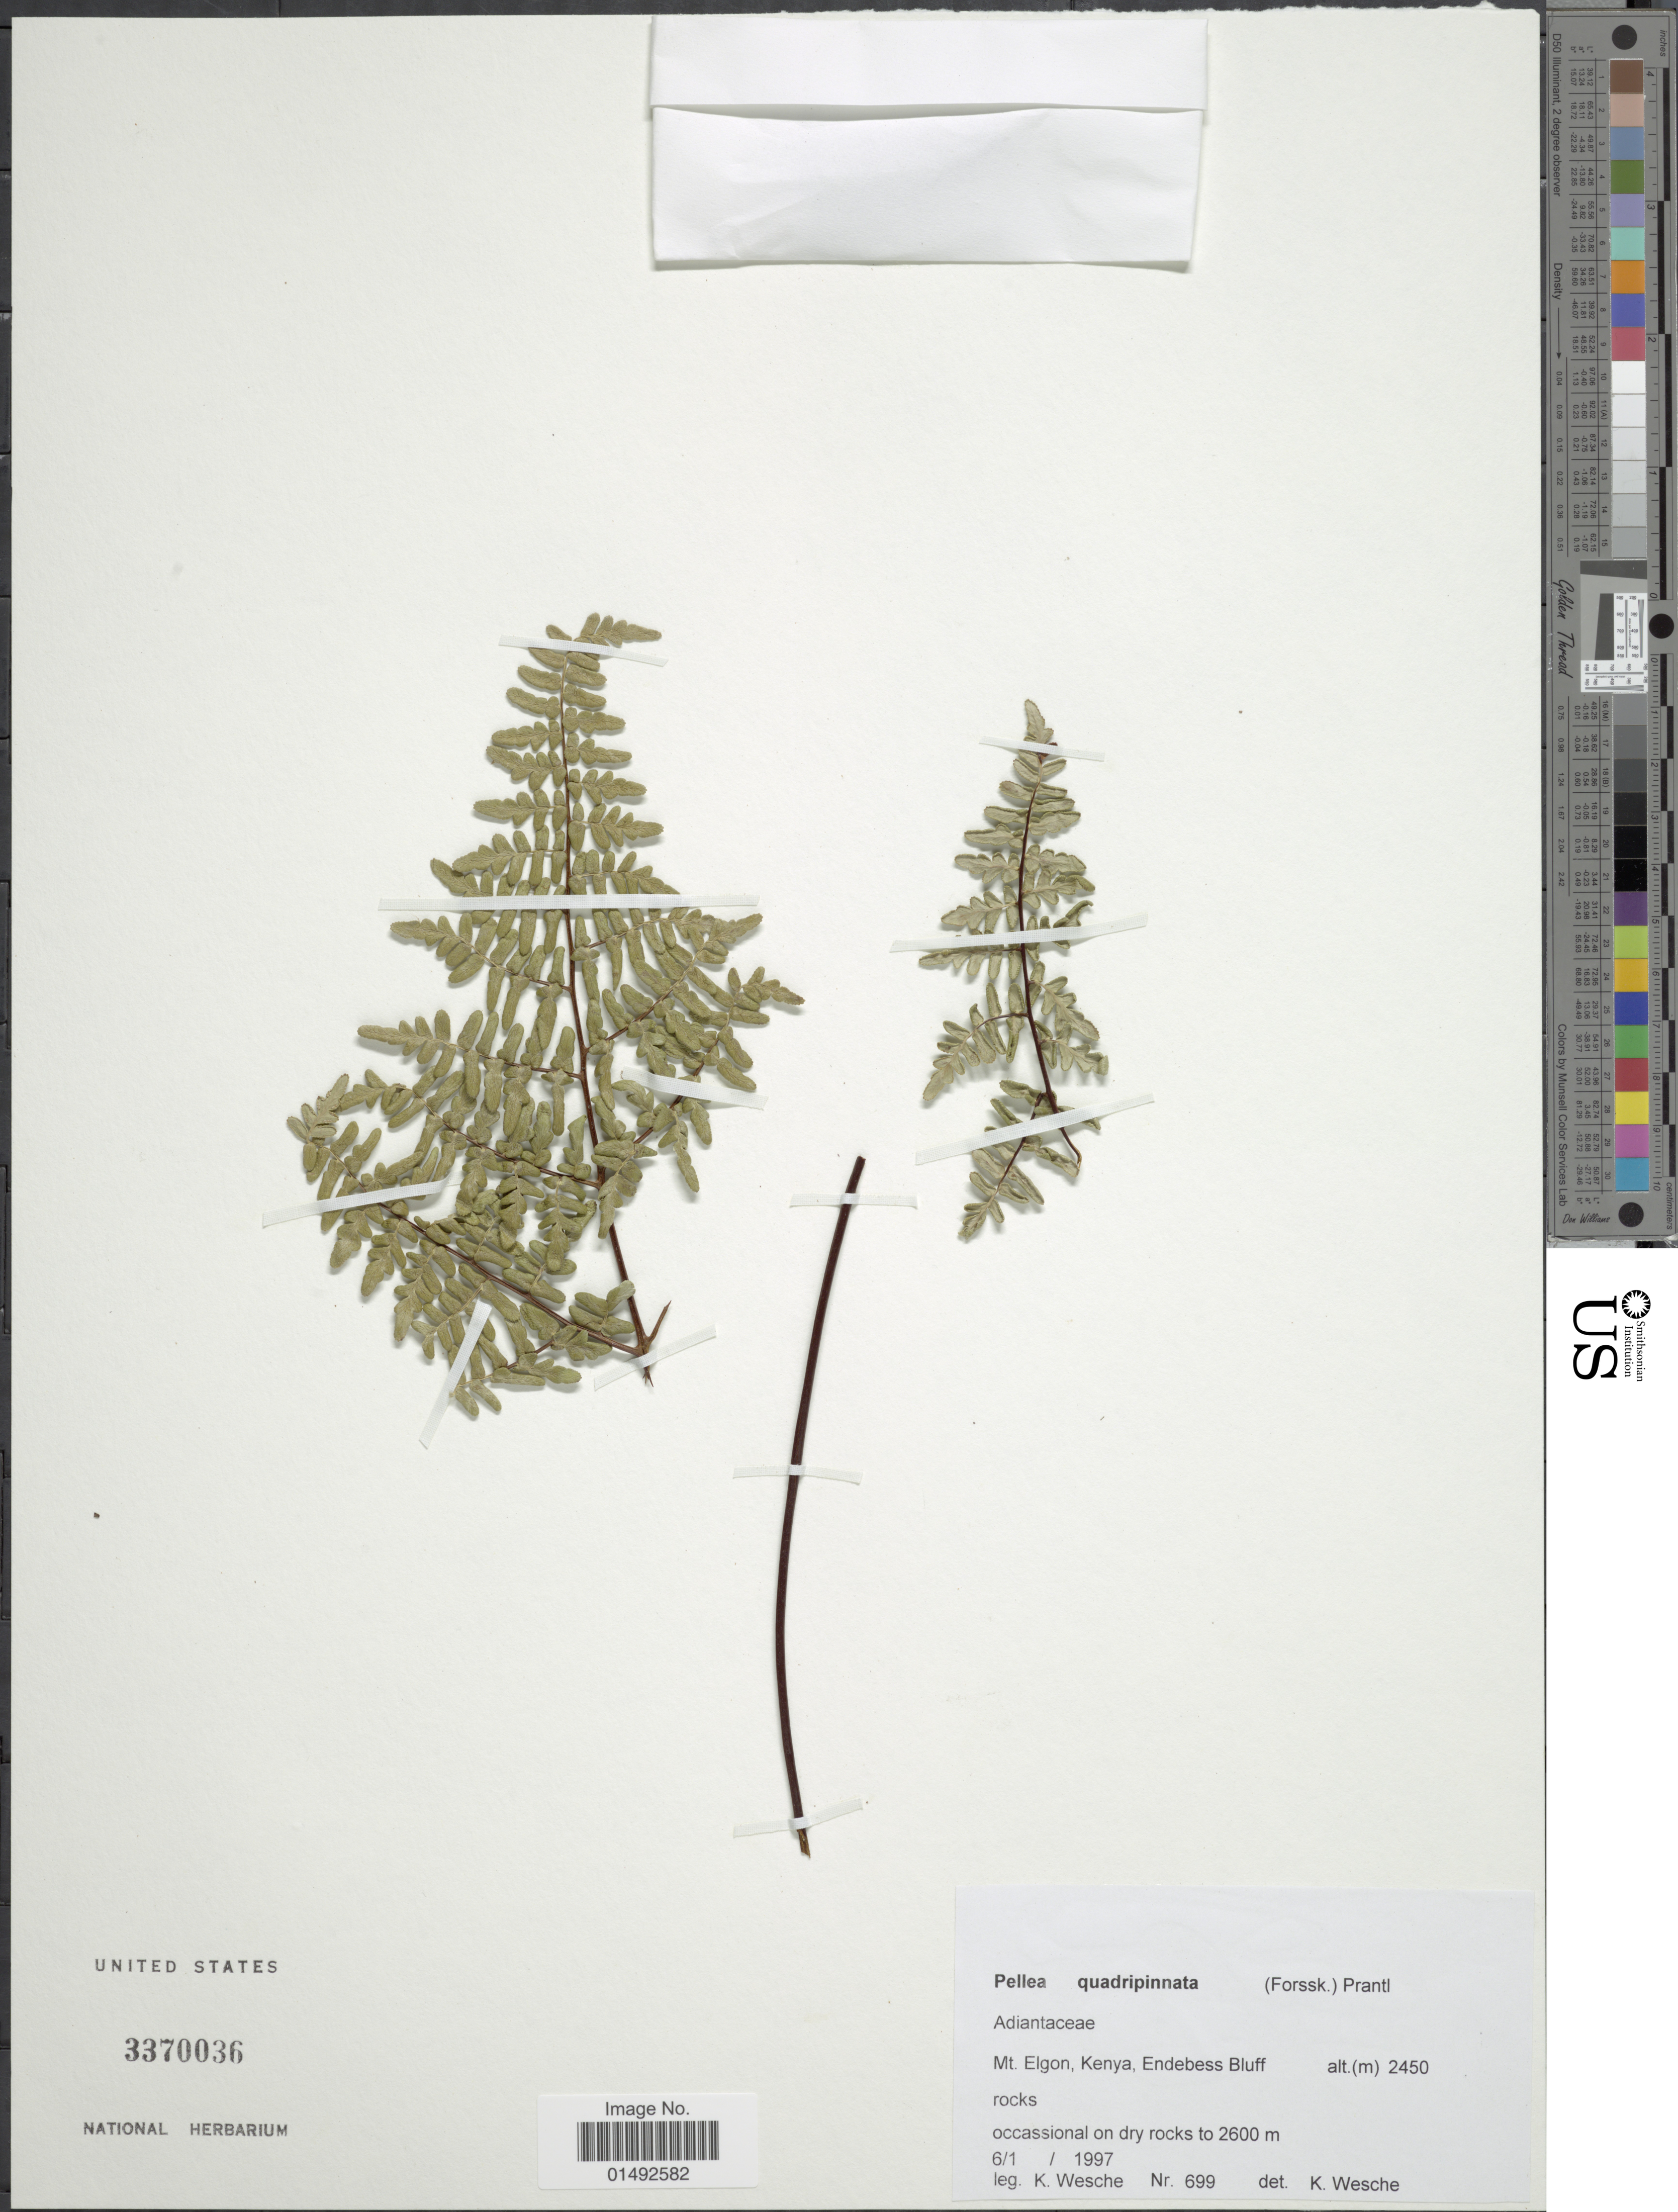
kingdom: Plantae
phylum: Tracheophyta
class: Polypodiopsida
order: Polypodiales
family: Pteridaceae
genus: Pellaea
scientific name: Pellaea quadripinnata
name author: (Forssk.) Prantl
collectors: K. Wesche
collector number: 699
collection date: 1997-01-06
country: Kenya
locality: Mt Elgon, Endebess Bluff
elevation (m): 2450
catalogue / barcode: US 3370036